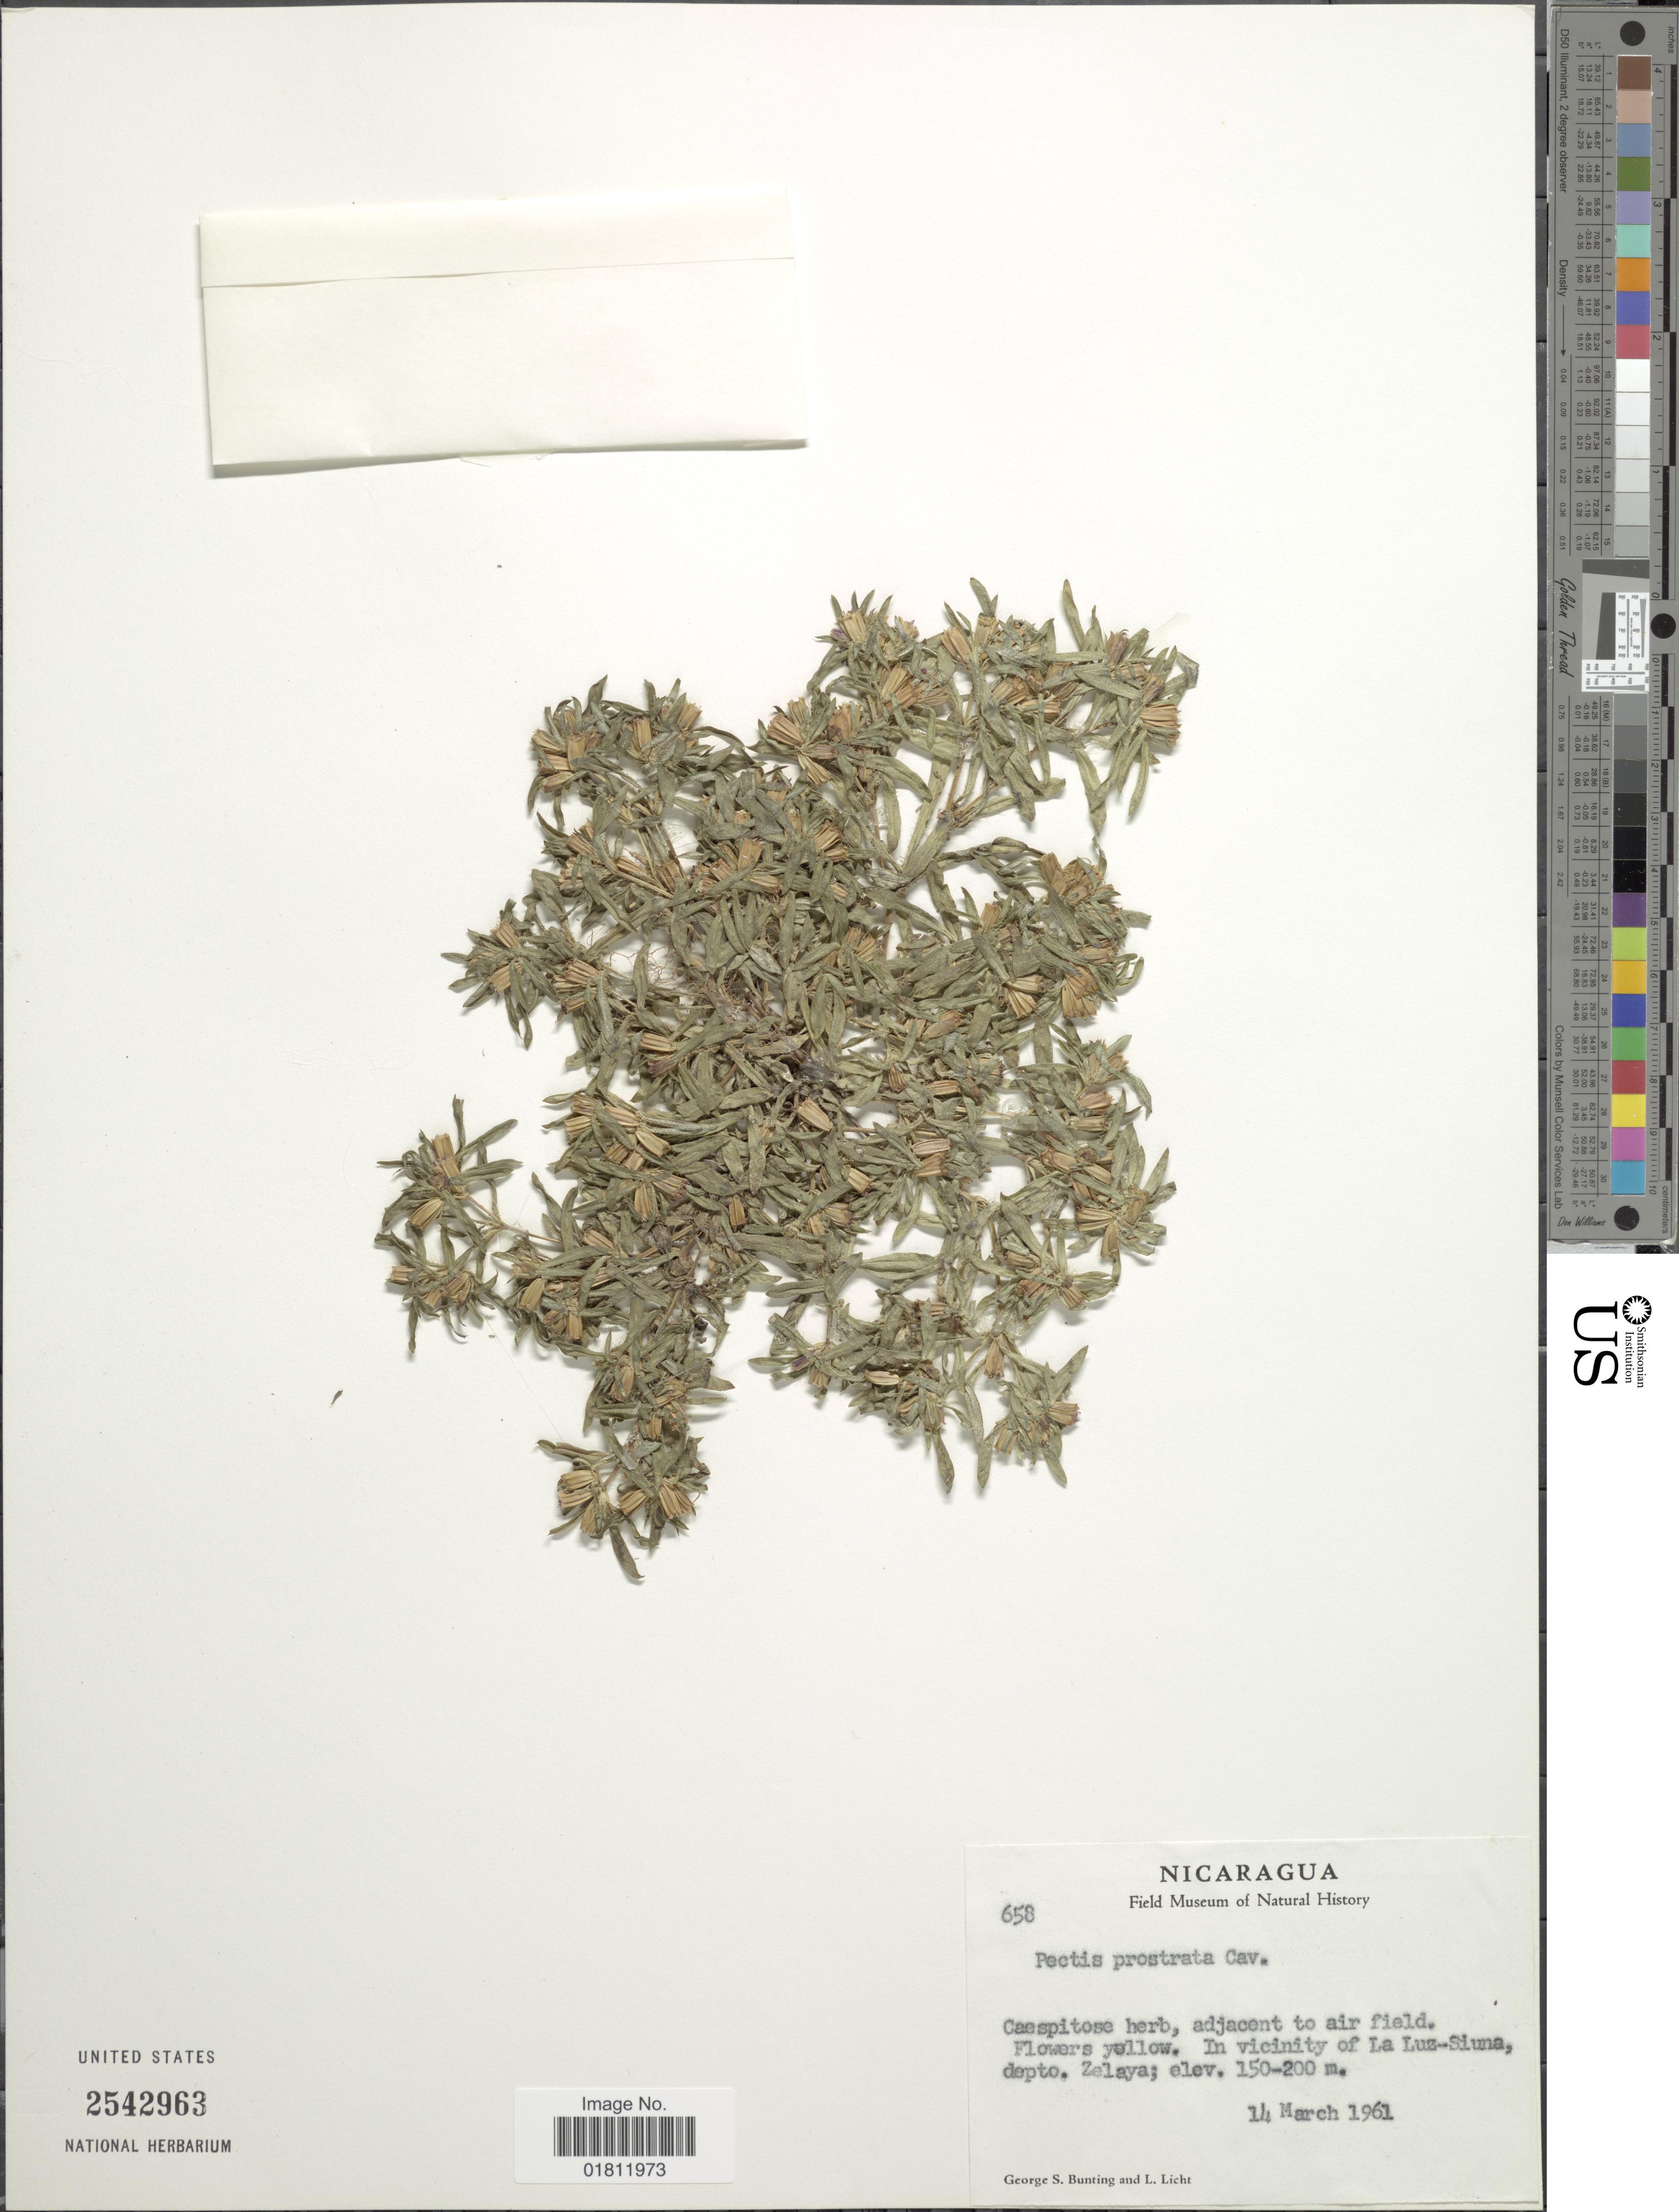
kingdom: Plantae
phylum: Tracheophyta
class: Magnoliopsida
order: Asterales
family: Asteraceae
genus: Pectis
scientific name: Pectis prostrata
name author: Cav.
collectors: G. S. Bunting & L. Licht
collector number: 658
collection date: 1961-03-14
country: Nicaragua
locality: In vicinity of La Luz-Siuna, depto. Zelaya.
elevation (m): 150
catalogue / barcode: US 2542963